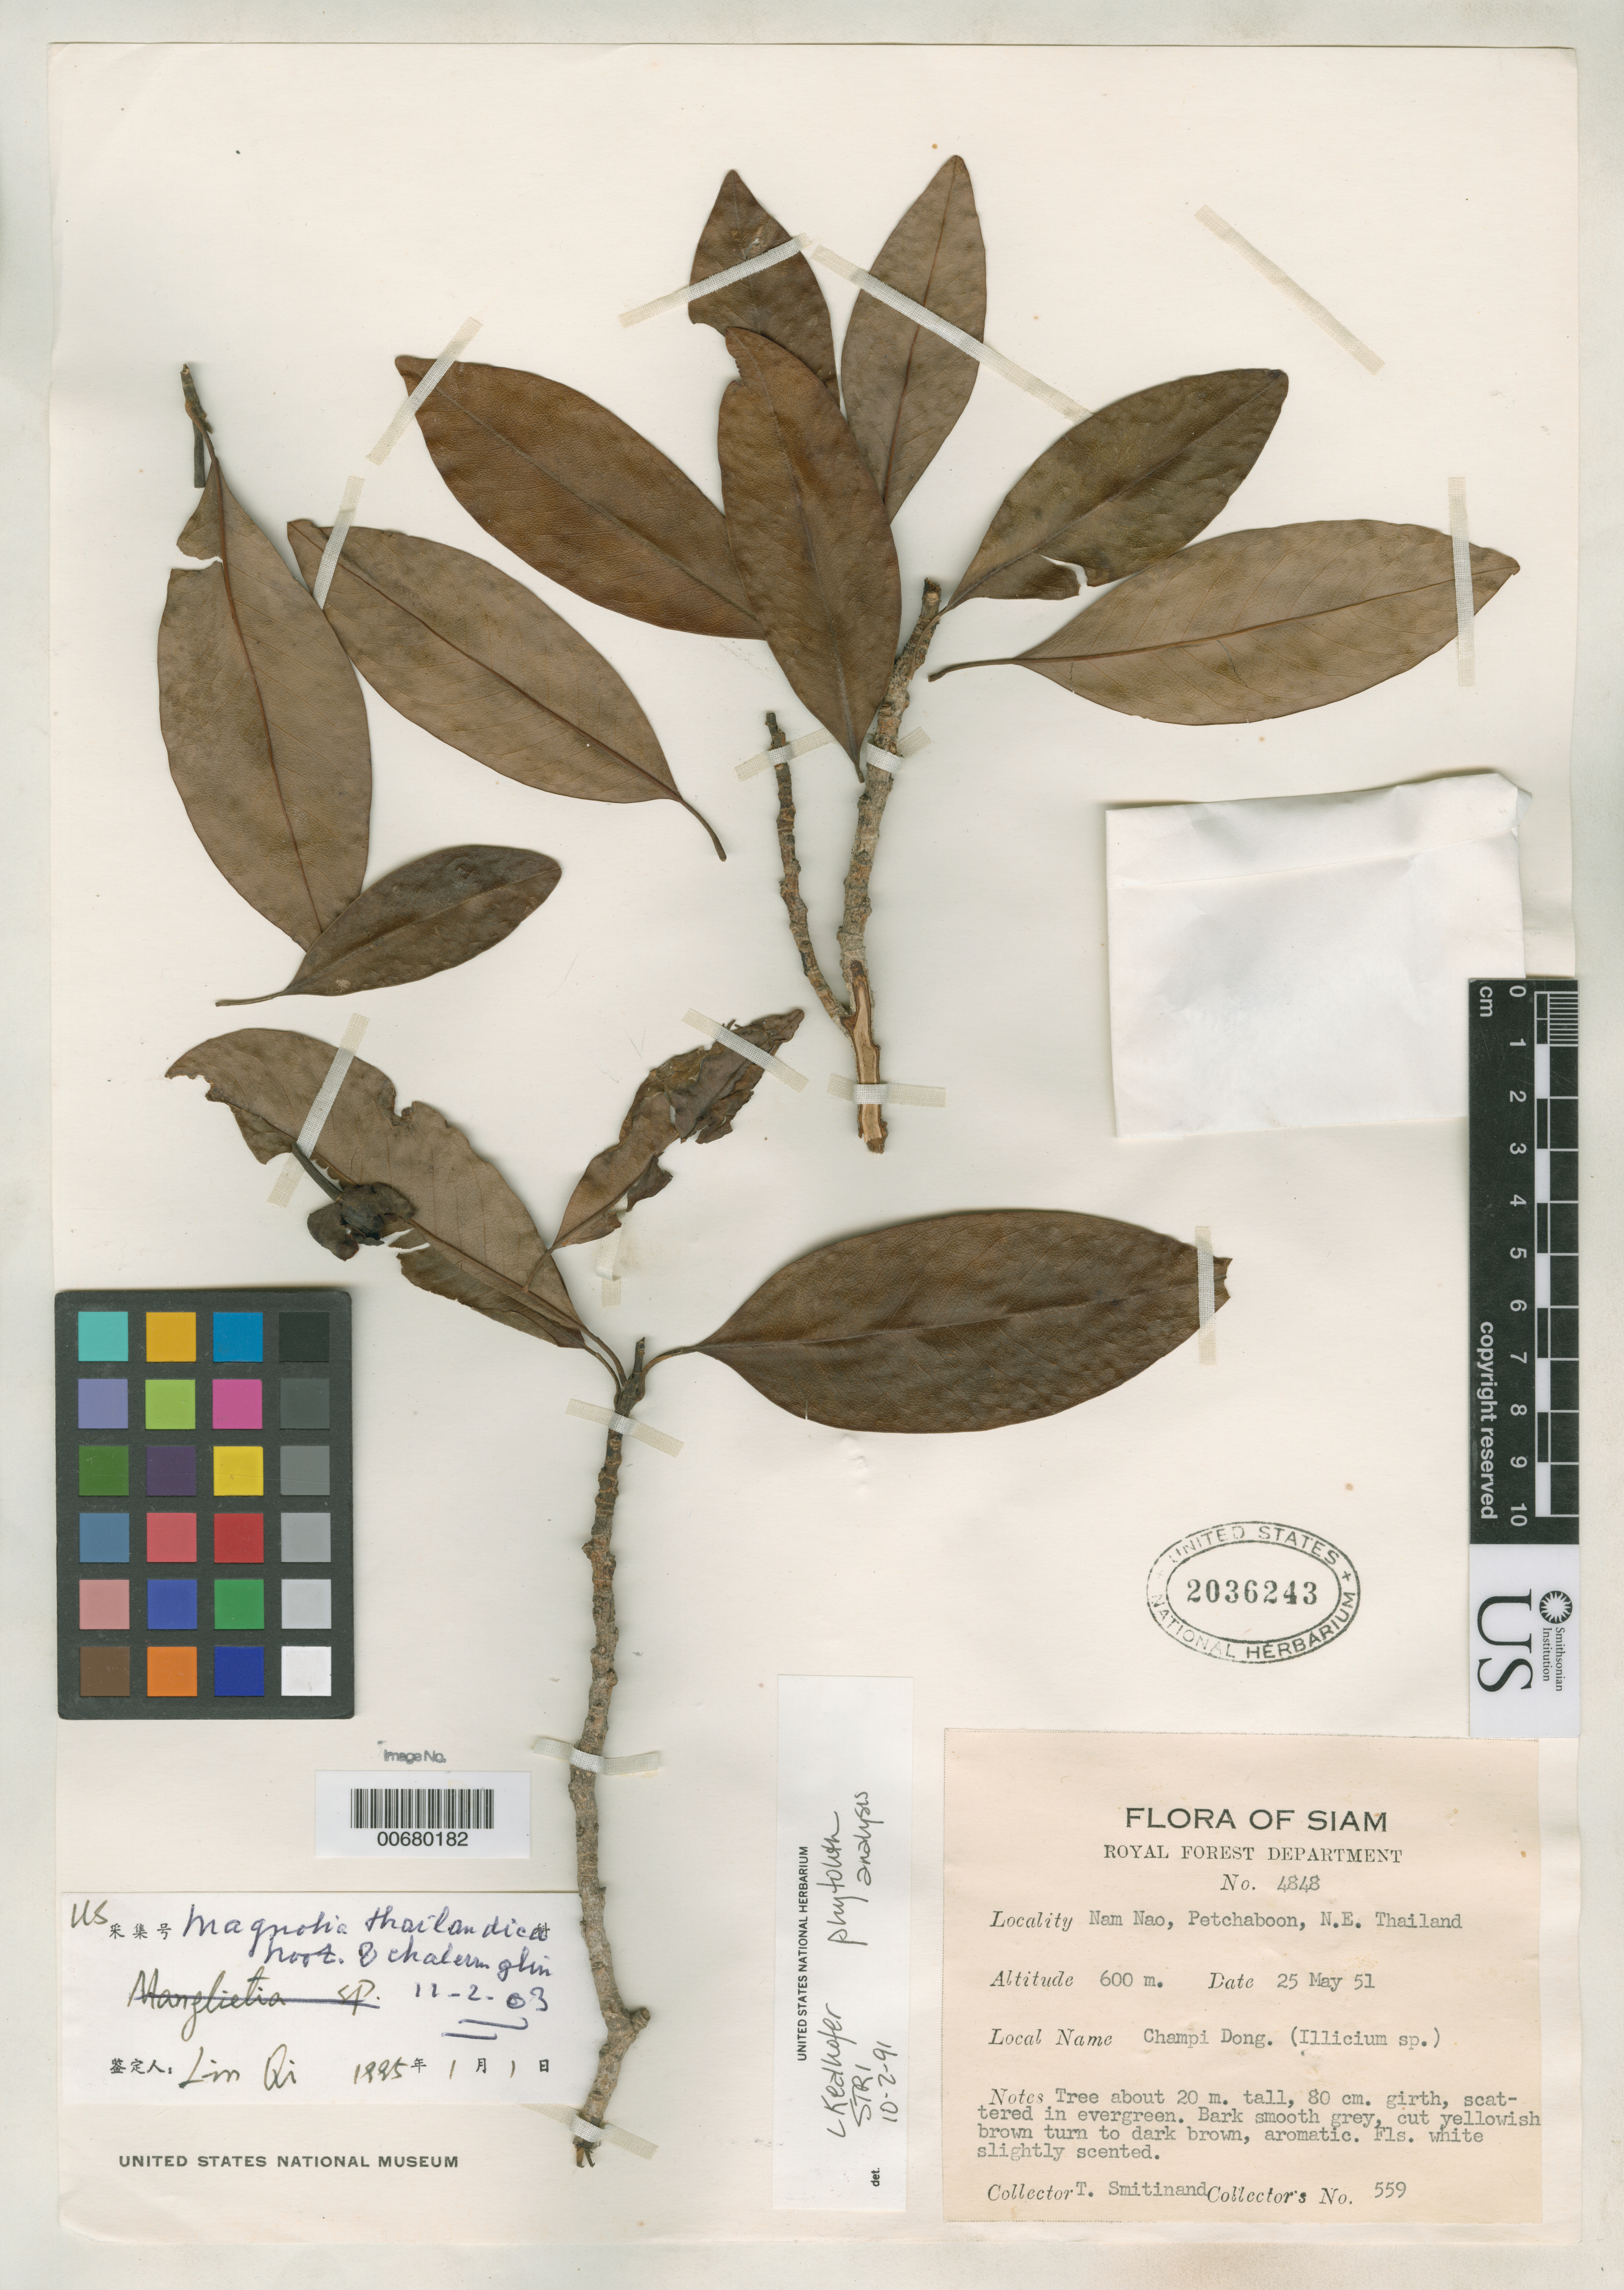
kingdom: Plantae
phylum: Tracheophyta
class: Magnoliopsida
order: Magnoliales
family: Magnoliaceae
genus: Magnolia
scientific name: Magnolia thailandica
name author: Noot. & Chalermglin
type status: Isotype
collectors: T. Smitinand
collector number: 559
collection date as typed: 25 May 1951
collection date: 1951-05-25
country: Thailand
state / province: Phetchabun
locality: Nam Nao, Petchaboon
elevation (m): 600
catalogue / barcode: US 2036243